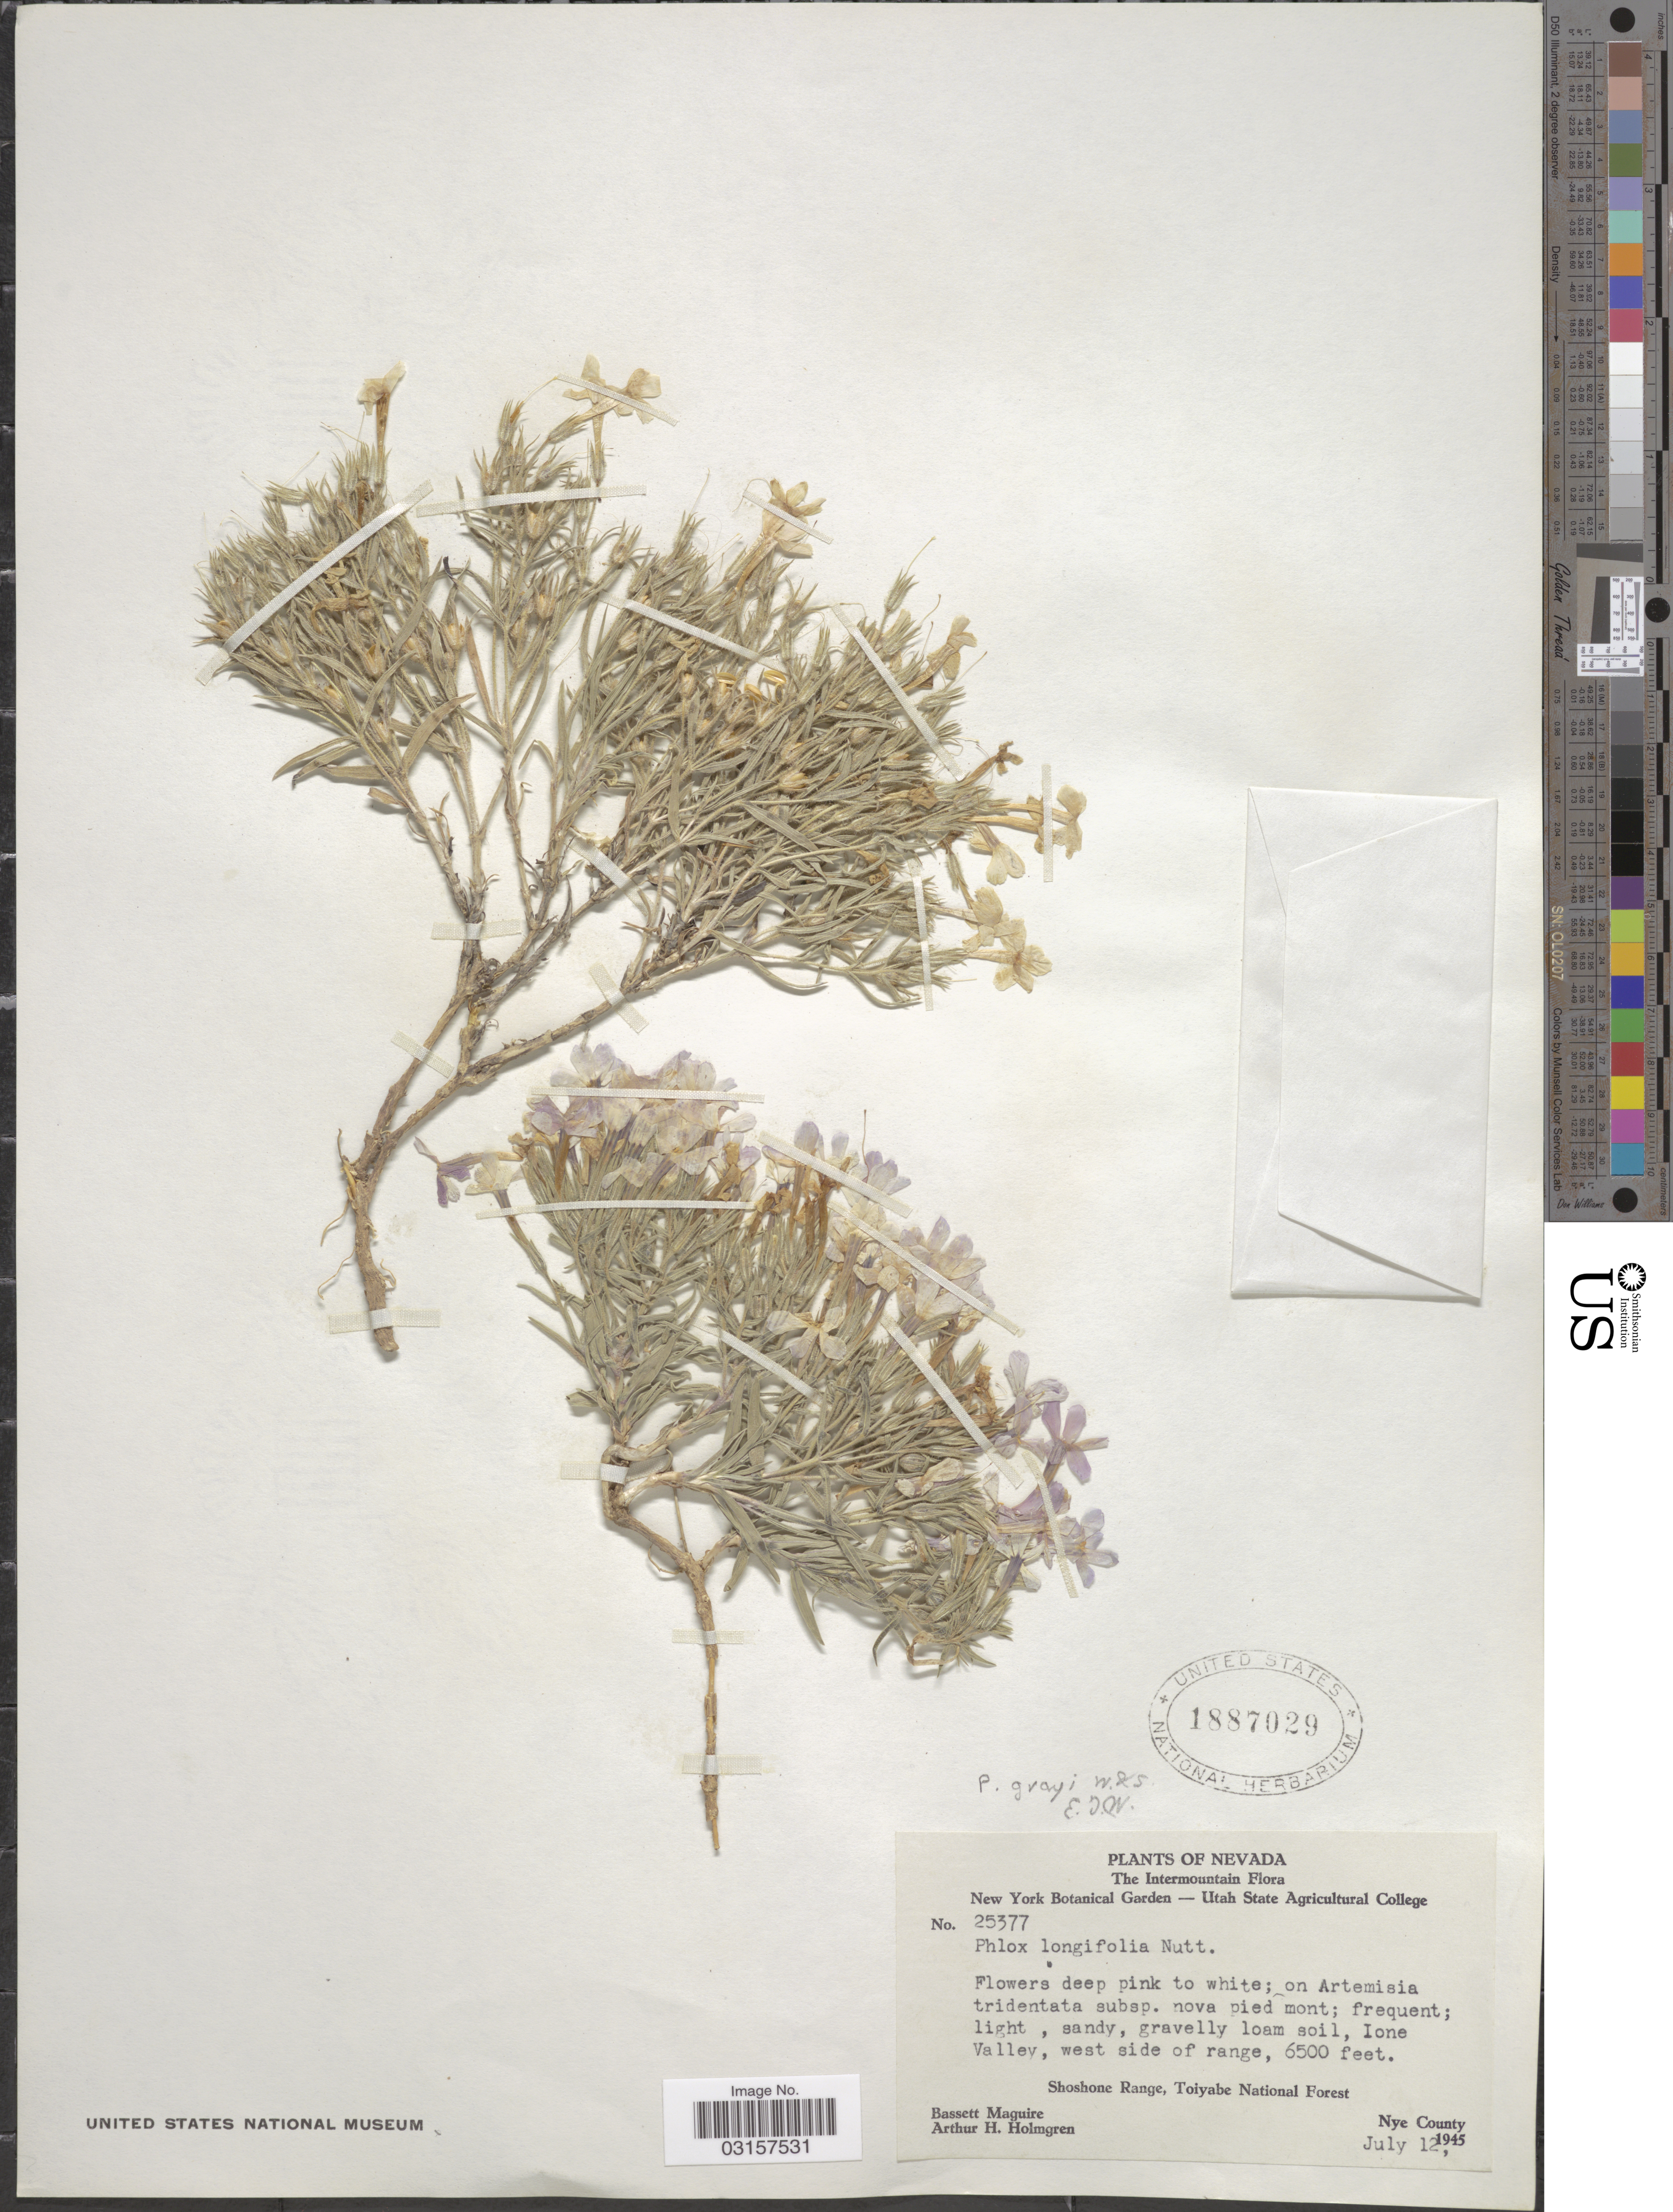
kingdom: Plantae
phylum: Tracheophyta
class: Magnoliopsida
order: Ericales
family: Polemoniaceae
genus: Phlox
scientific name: Phlox stansburyi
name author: (Torr.) A. Heller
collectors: B. Maguire & A. H. Holmgren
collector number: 25377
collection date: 1945-07-12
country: United States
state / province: Nevada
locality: The Intermountain, Ione Valley, west side of range, Shoshone Range, Toiyabe National Forest, Nye County.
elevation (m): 1981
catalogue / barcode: US 1887029